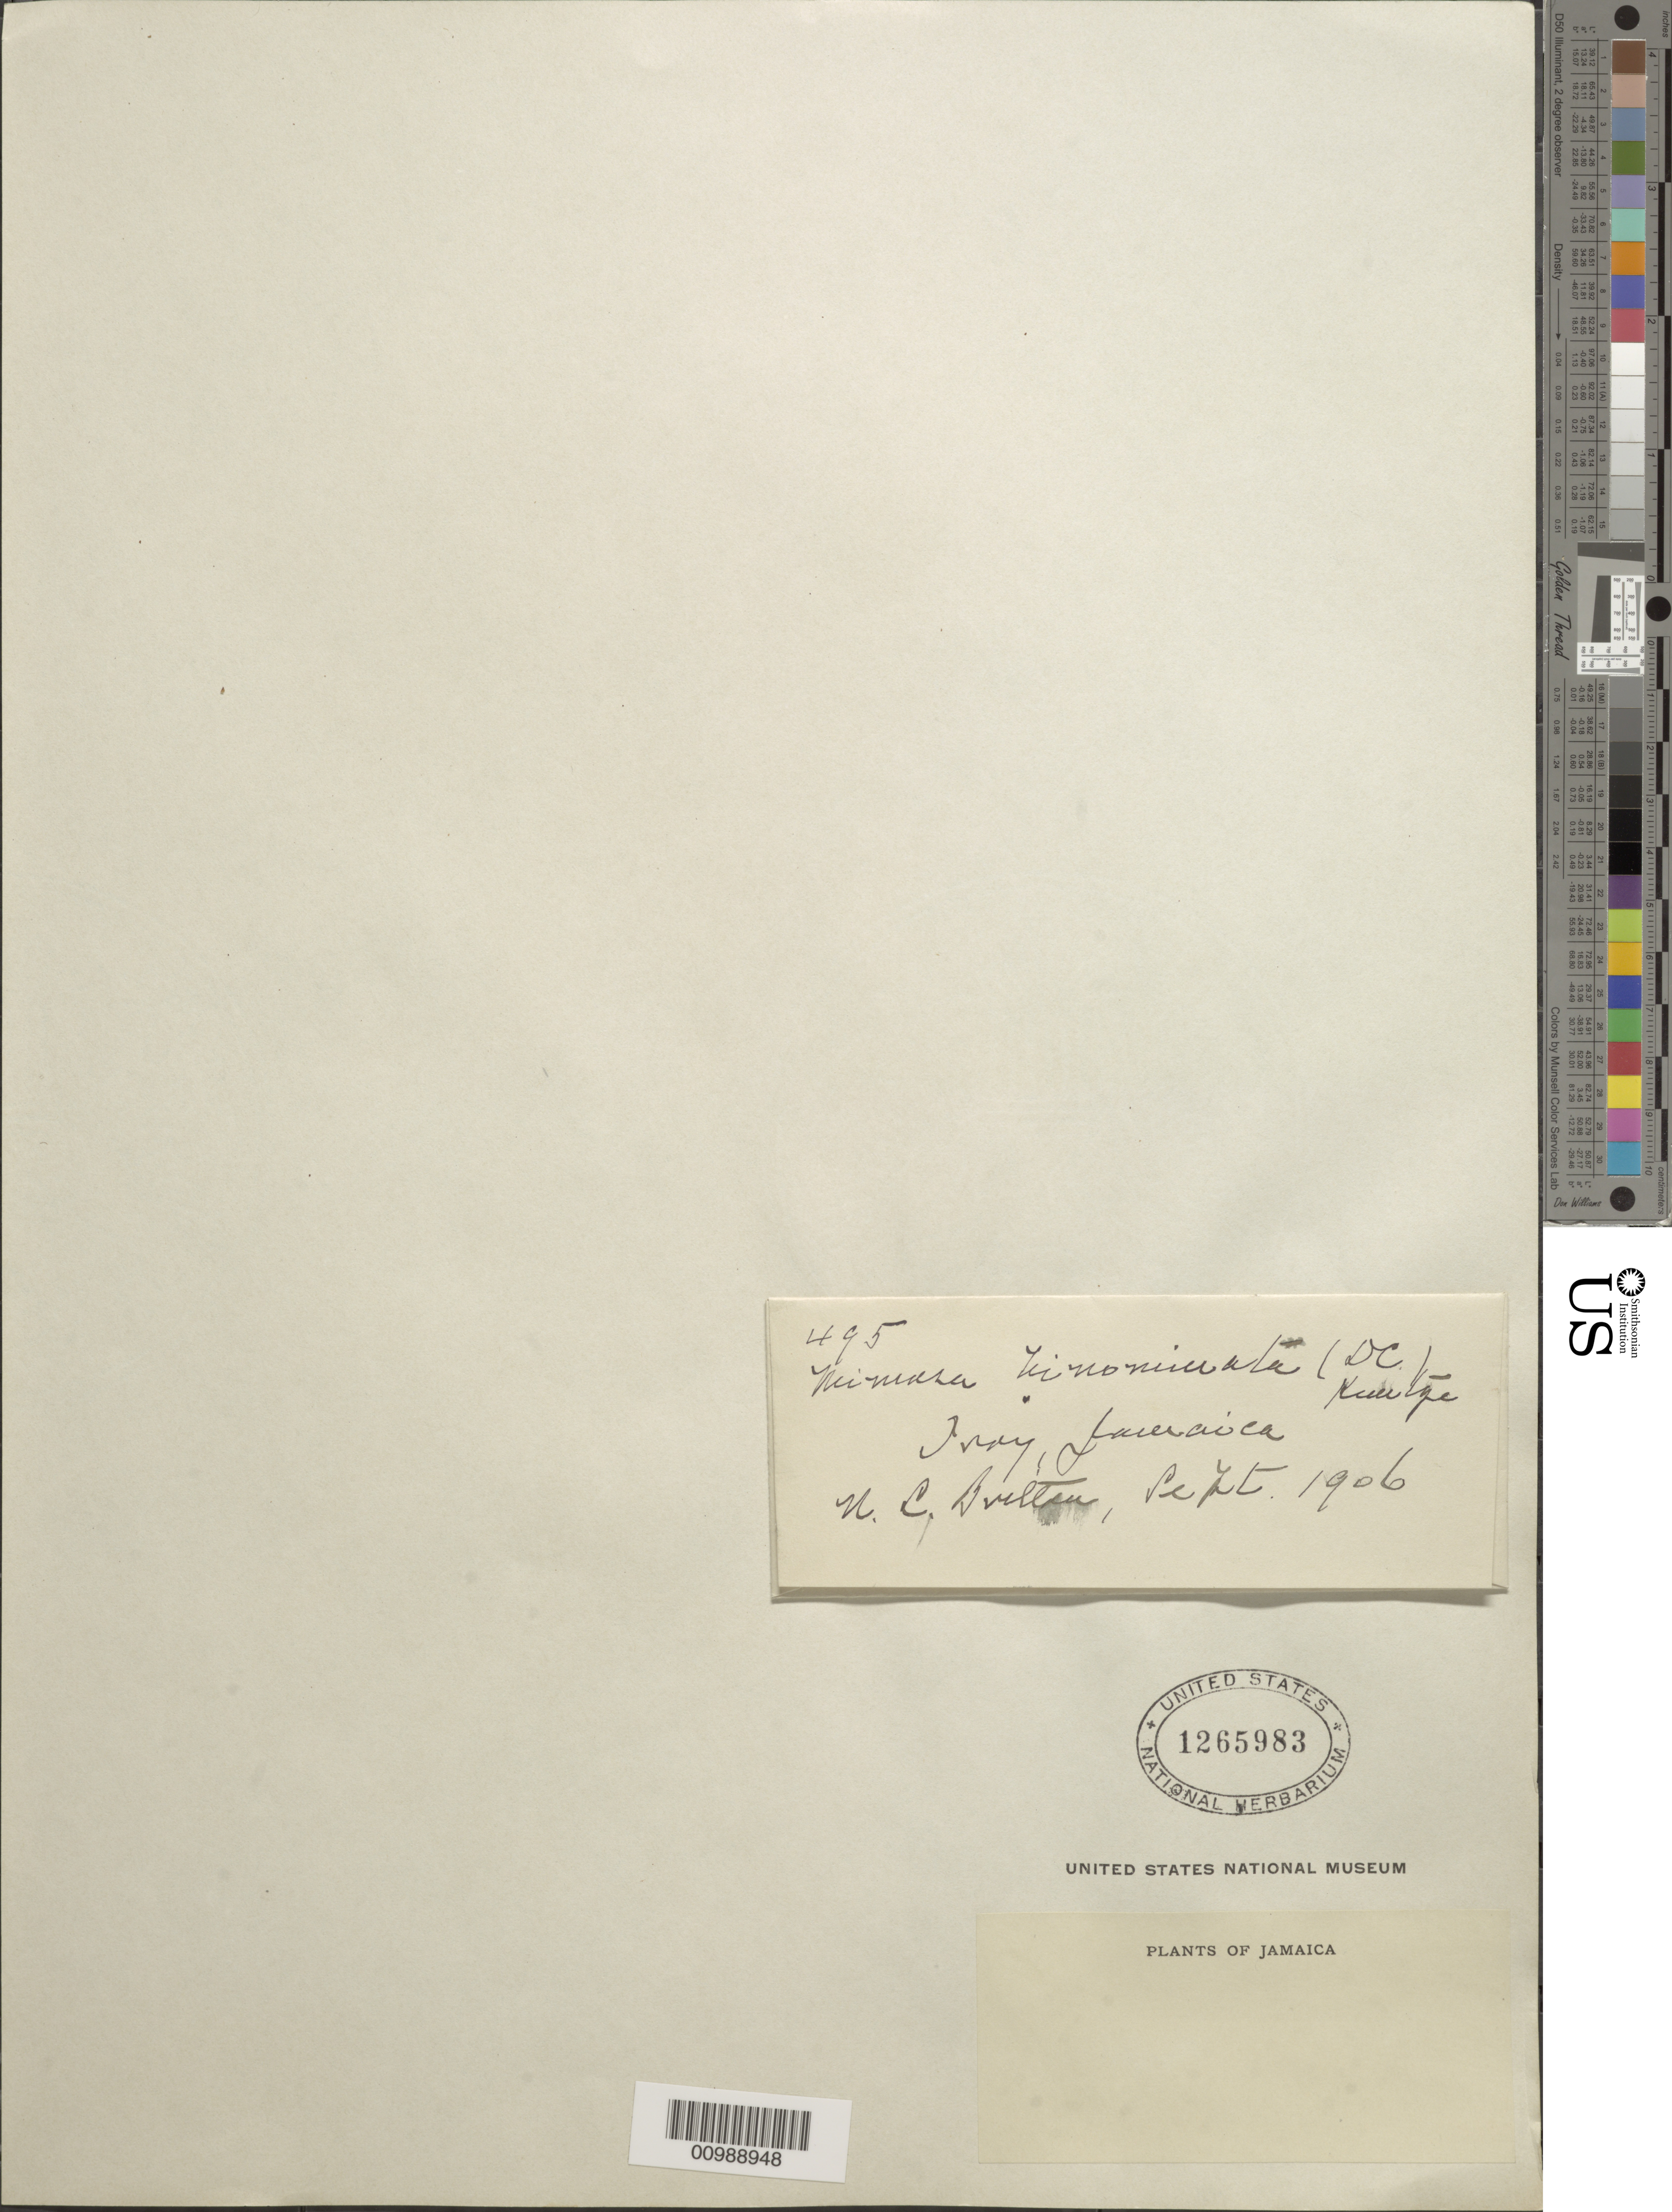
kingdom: Plantae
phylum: Tracheophyta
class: Magnoliopsida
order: Fabales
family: Fabaceae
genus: Mimosa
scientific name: Mimosa bimucronata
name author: (DC.) Kuntze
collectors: N. Britton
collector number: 495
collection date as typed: Sep 1906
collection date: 1906-09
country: Jamaica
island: Jamaica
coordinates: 0 N, 0 E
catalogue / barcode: US 1265983